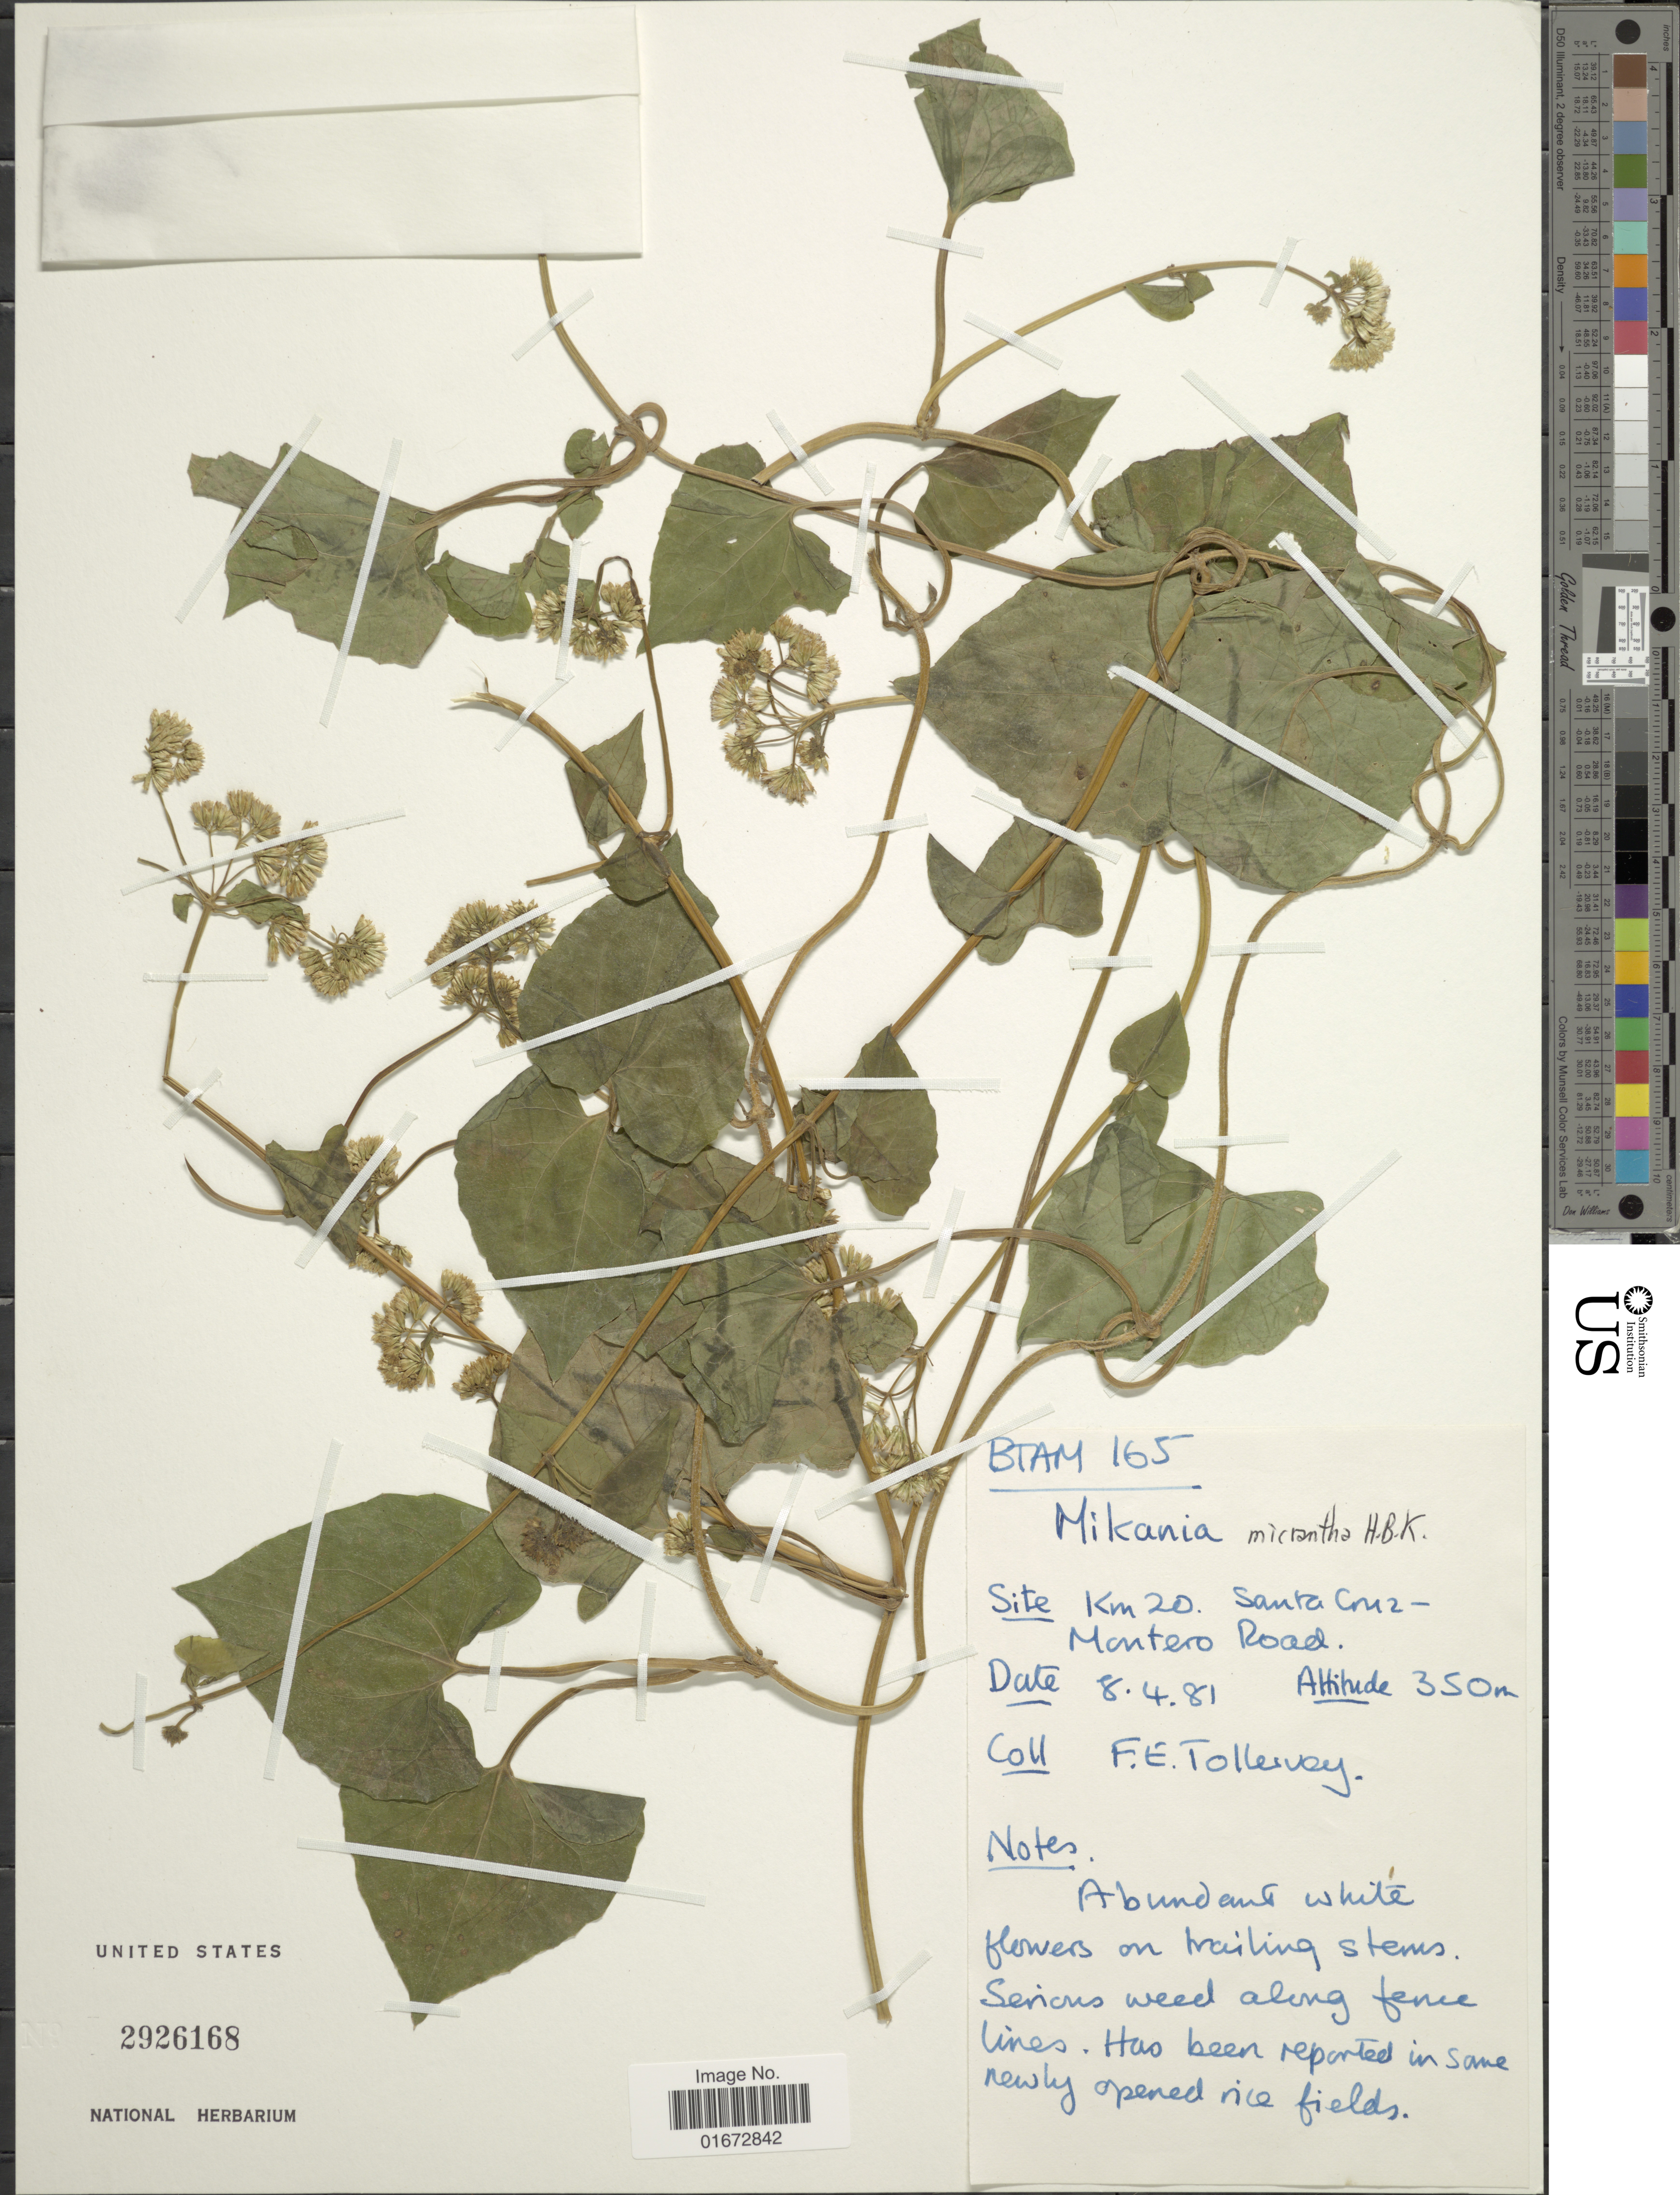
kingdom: Plantae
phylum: Tracheophyta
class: Magnoliopsida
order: Asterales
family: Asteraceae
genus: Mikania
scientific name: Mikania micrantha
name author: Kunth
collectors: F. Tollevey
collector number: BTAM 165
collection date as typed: Transcribed d/m/y: 8/4/81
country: Bolivia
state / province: Santa Cruz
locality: Site Km 20. Santa Cruz - Montero Road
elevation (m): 350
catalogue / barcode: US 2926168